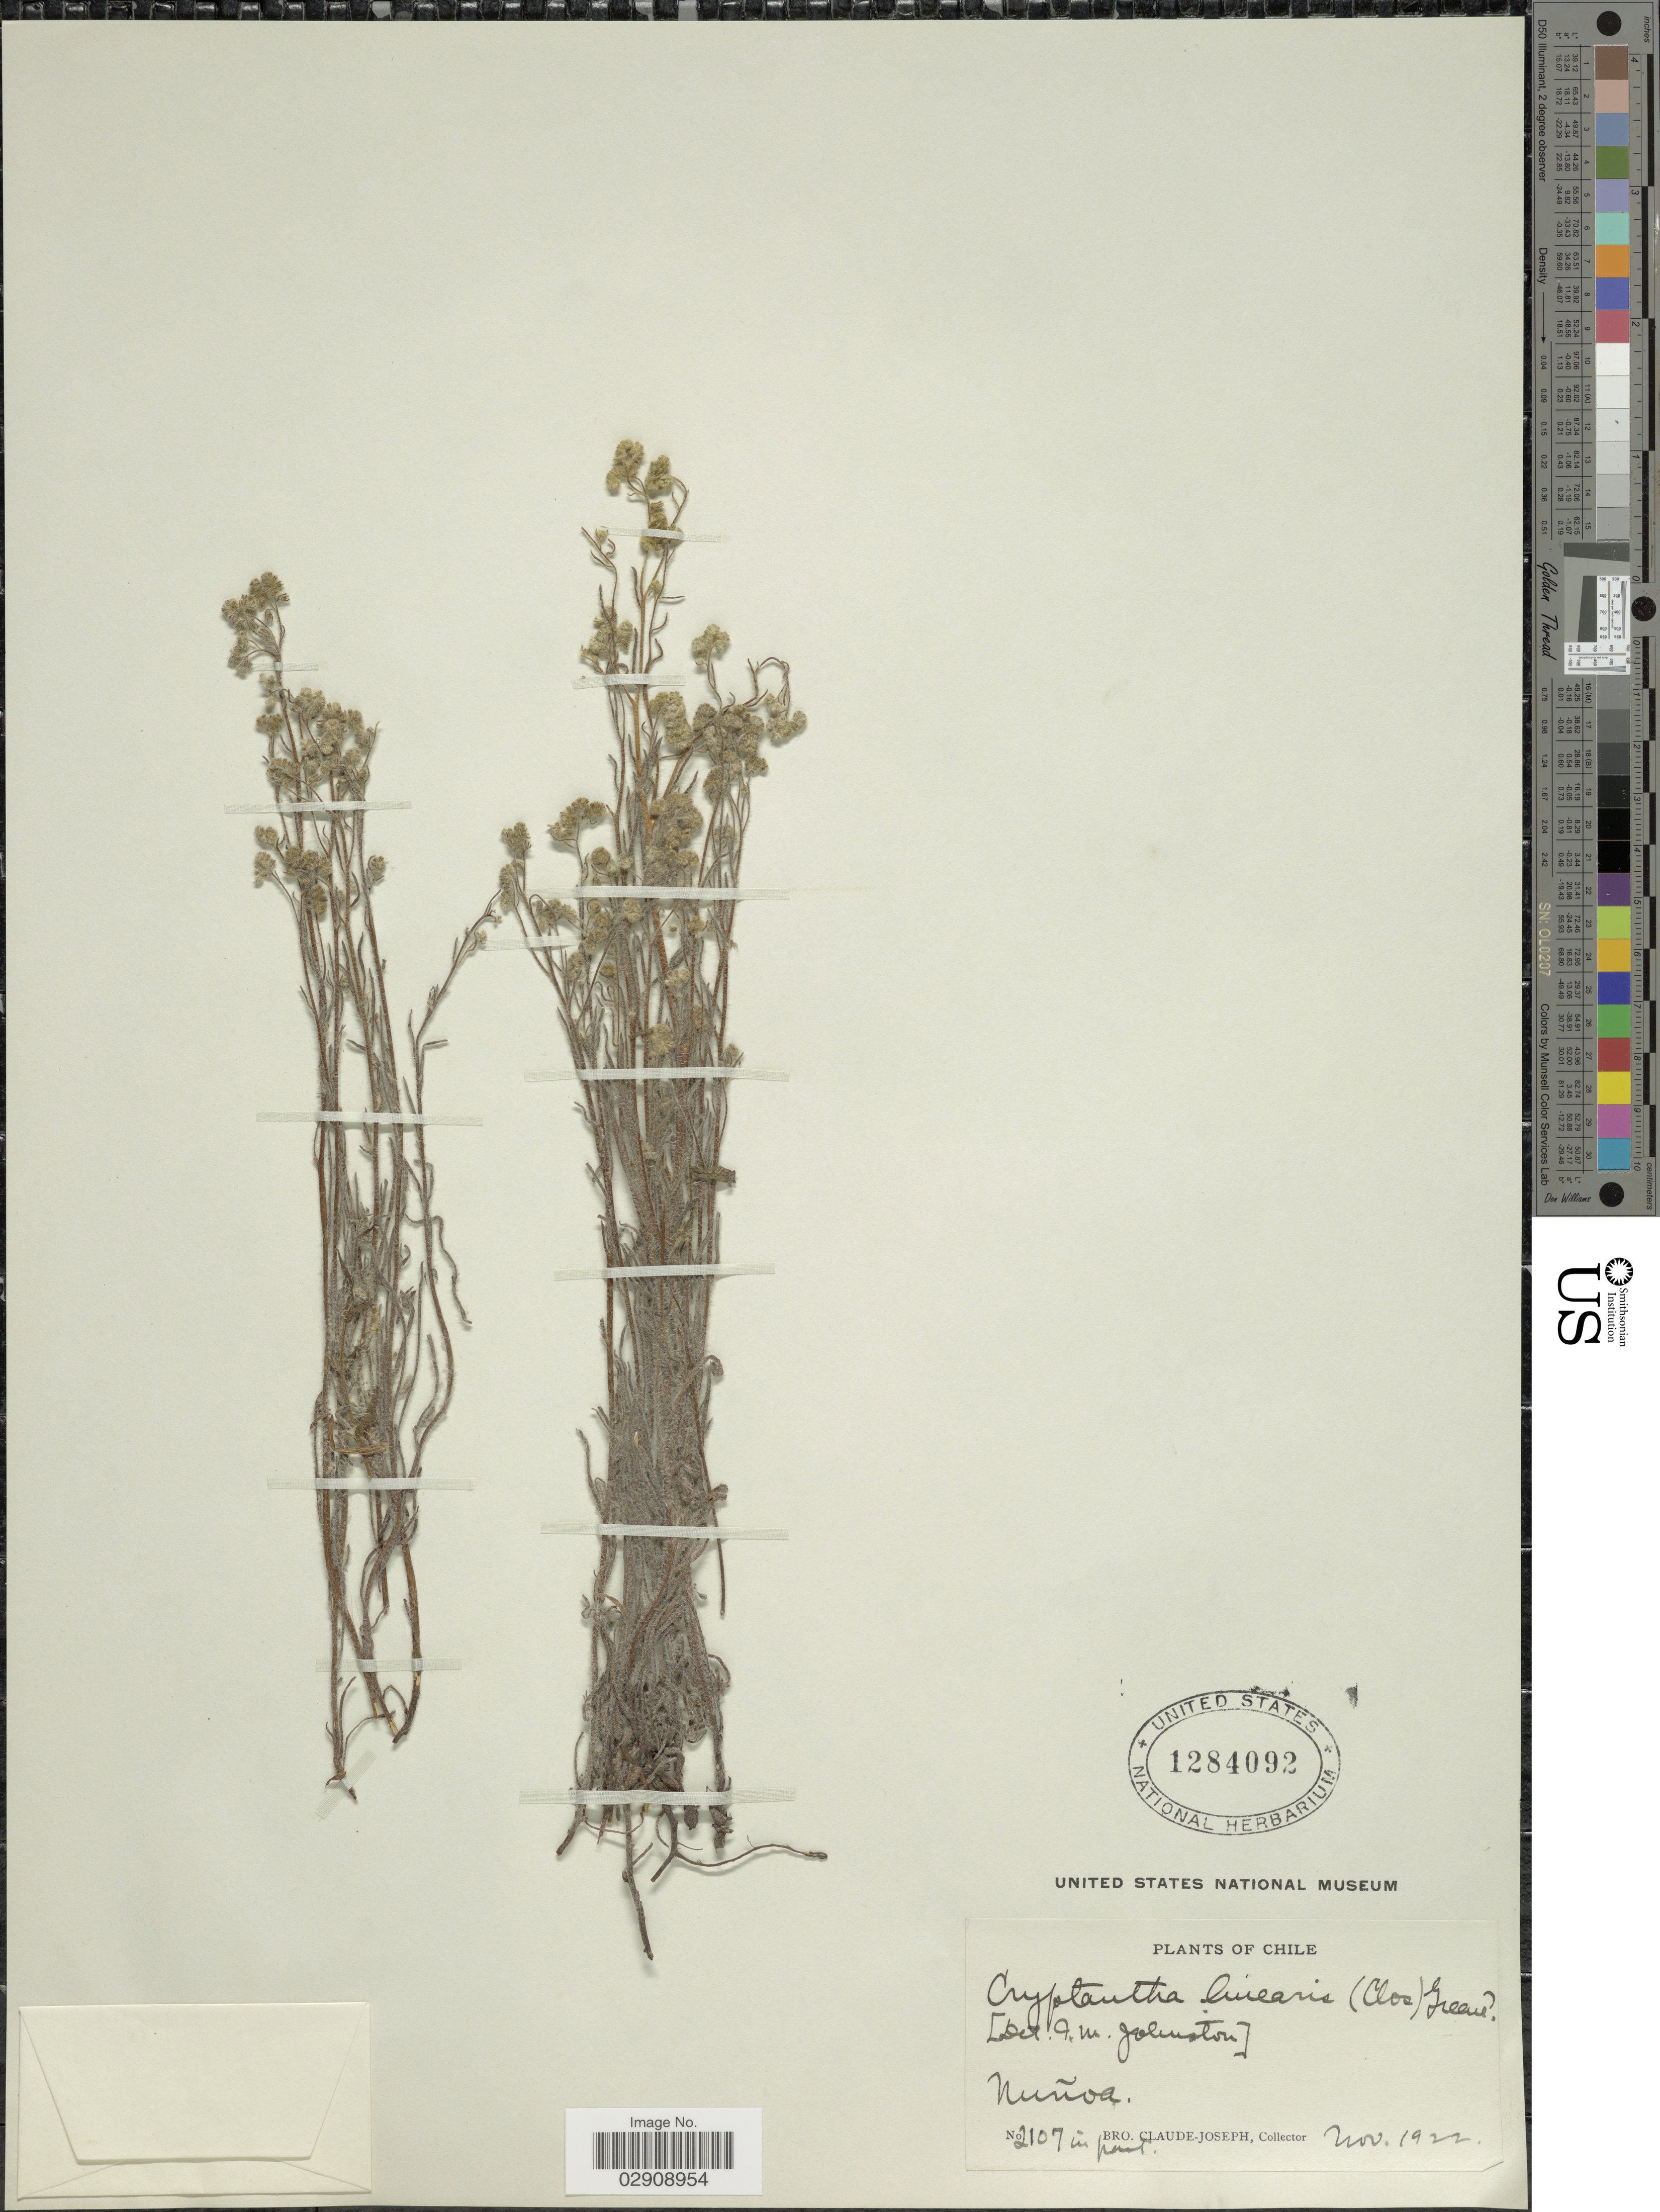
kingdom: Plantae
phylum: Tracheophyta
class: Magnoliopsida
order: Boraginales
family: Boraginaceae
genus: Cryptantha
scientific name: Cryptantha linearis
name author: (Colla) S.W. Greene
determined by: Moroni, Pablo, (SI), Instituto de Botanica Darwinion (ARGENTINA)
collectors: Bro. Claude-Joseph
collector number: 2107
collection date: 1922-11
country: Chile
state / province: Región Metropolitana (RM)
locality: Nuñoa. Chile.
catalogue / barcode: US 1284092